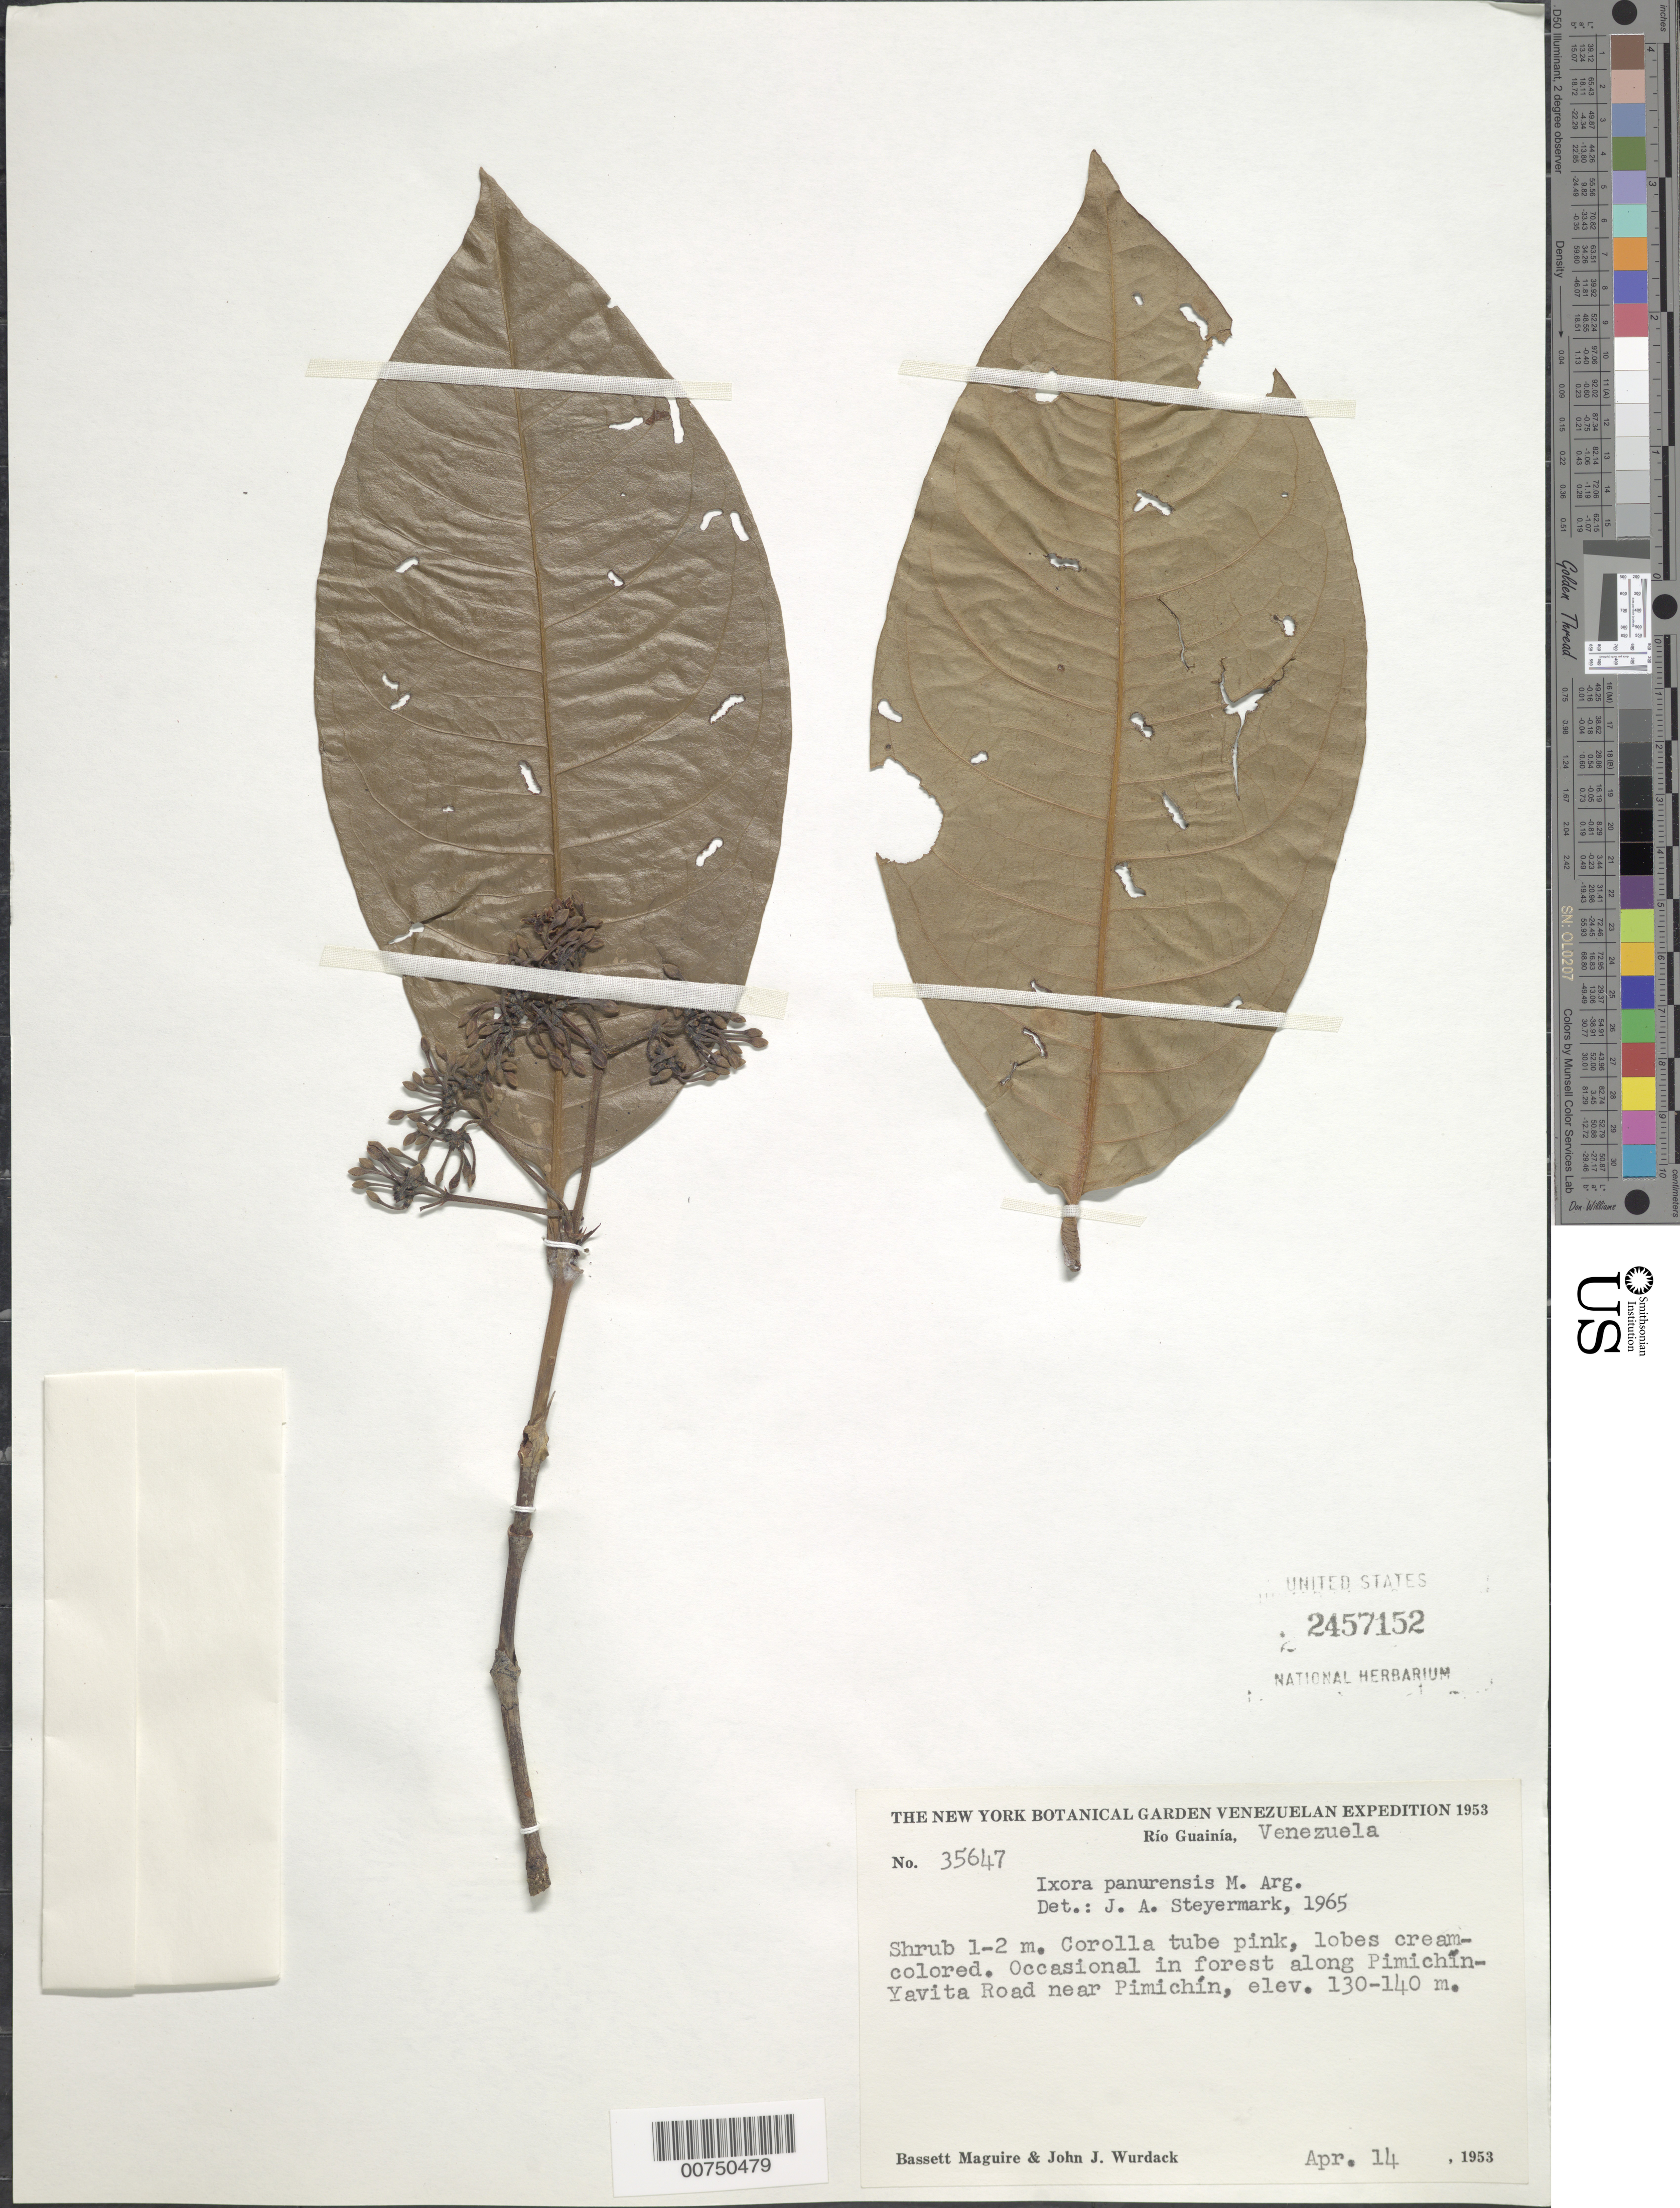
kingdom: Plantae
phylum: Tracheophyta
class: Magnoliopsida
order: Gentianales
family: Rubiaceae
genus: Ixora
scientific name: Ixora panurensis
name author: Müll. Arg.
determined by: Steyermark, Julian A., (VEN)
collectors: B. Maguire & J. J. Wurdack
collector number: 35647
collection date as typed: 14-Apr-53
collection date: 1953-04-14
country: Venezuela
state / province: Amazonas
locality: Río Guainía, Pimichin-Yavita road near Pimichin village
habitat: Forest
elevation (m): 130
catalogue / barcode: US 2457152